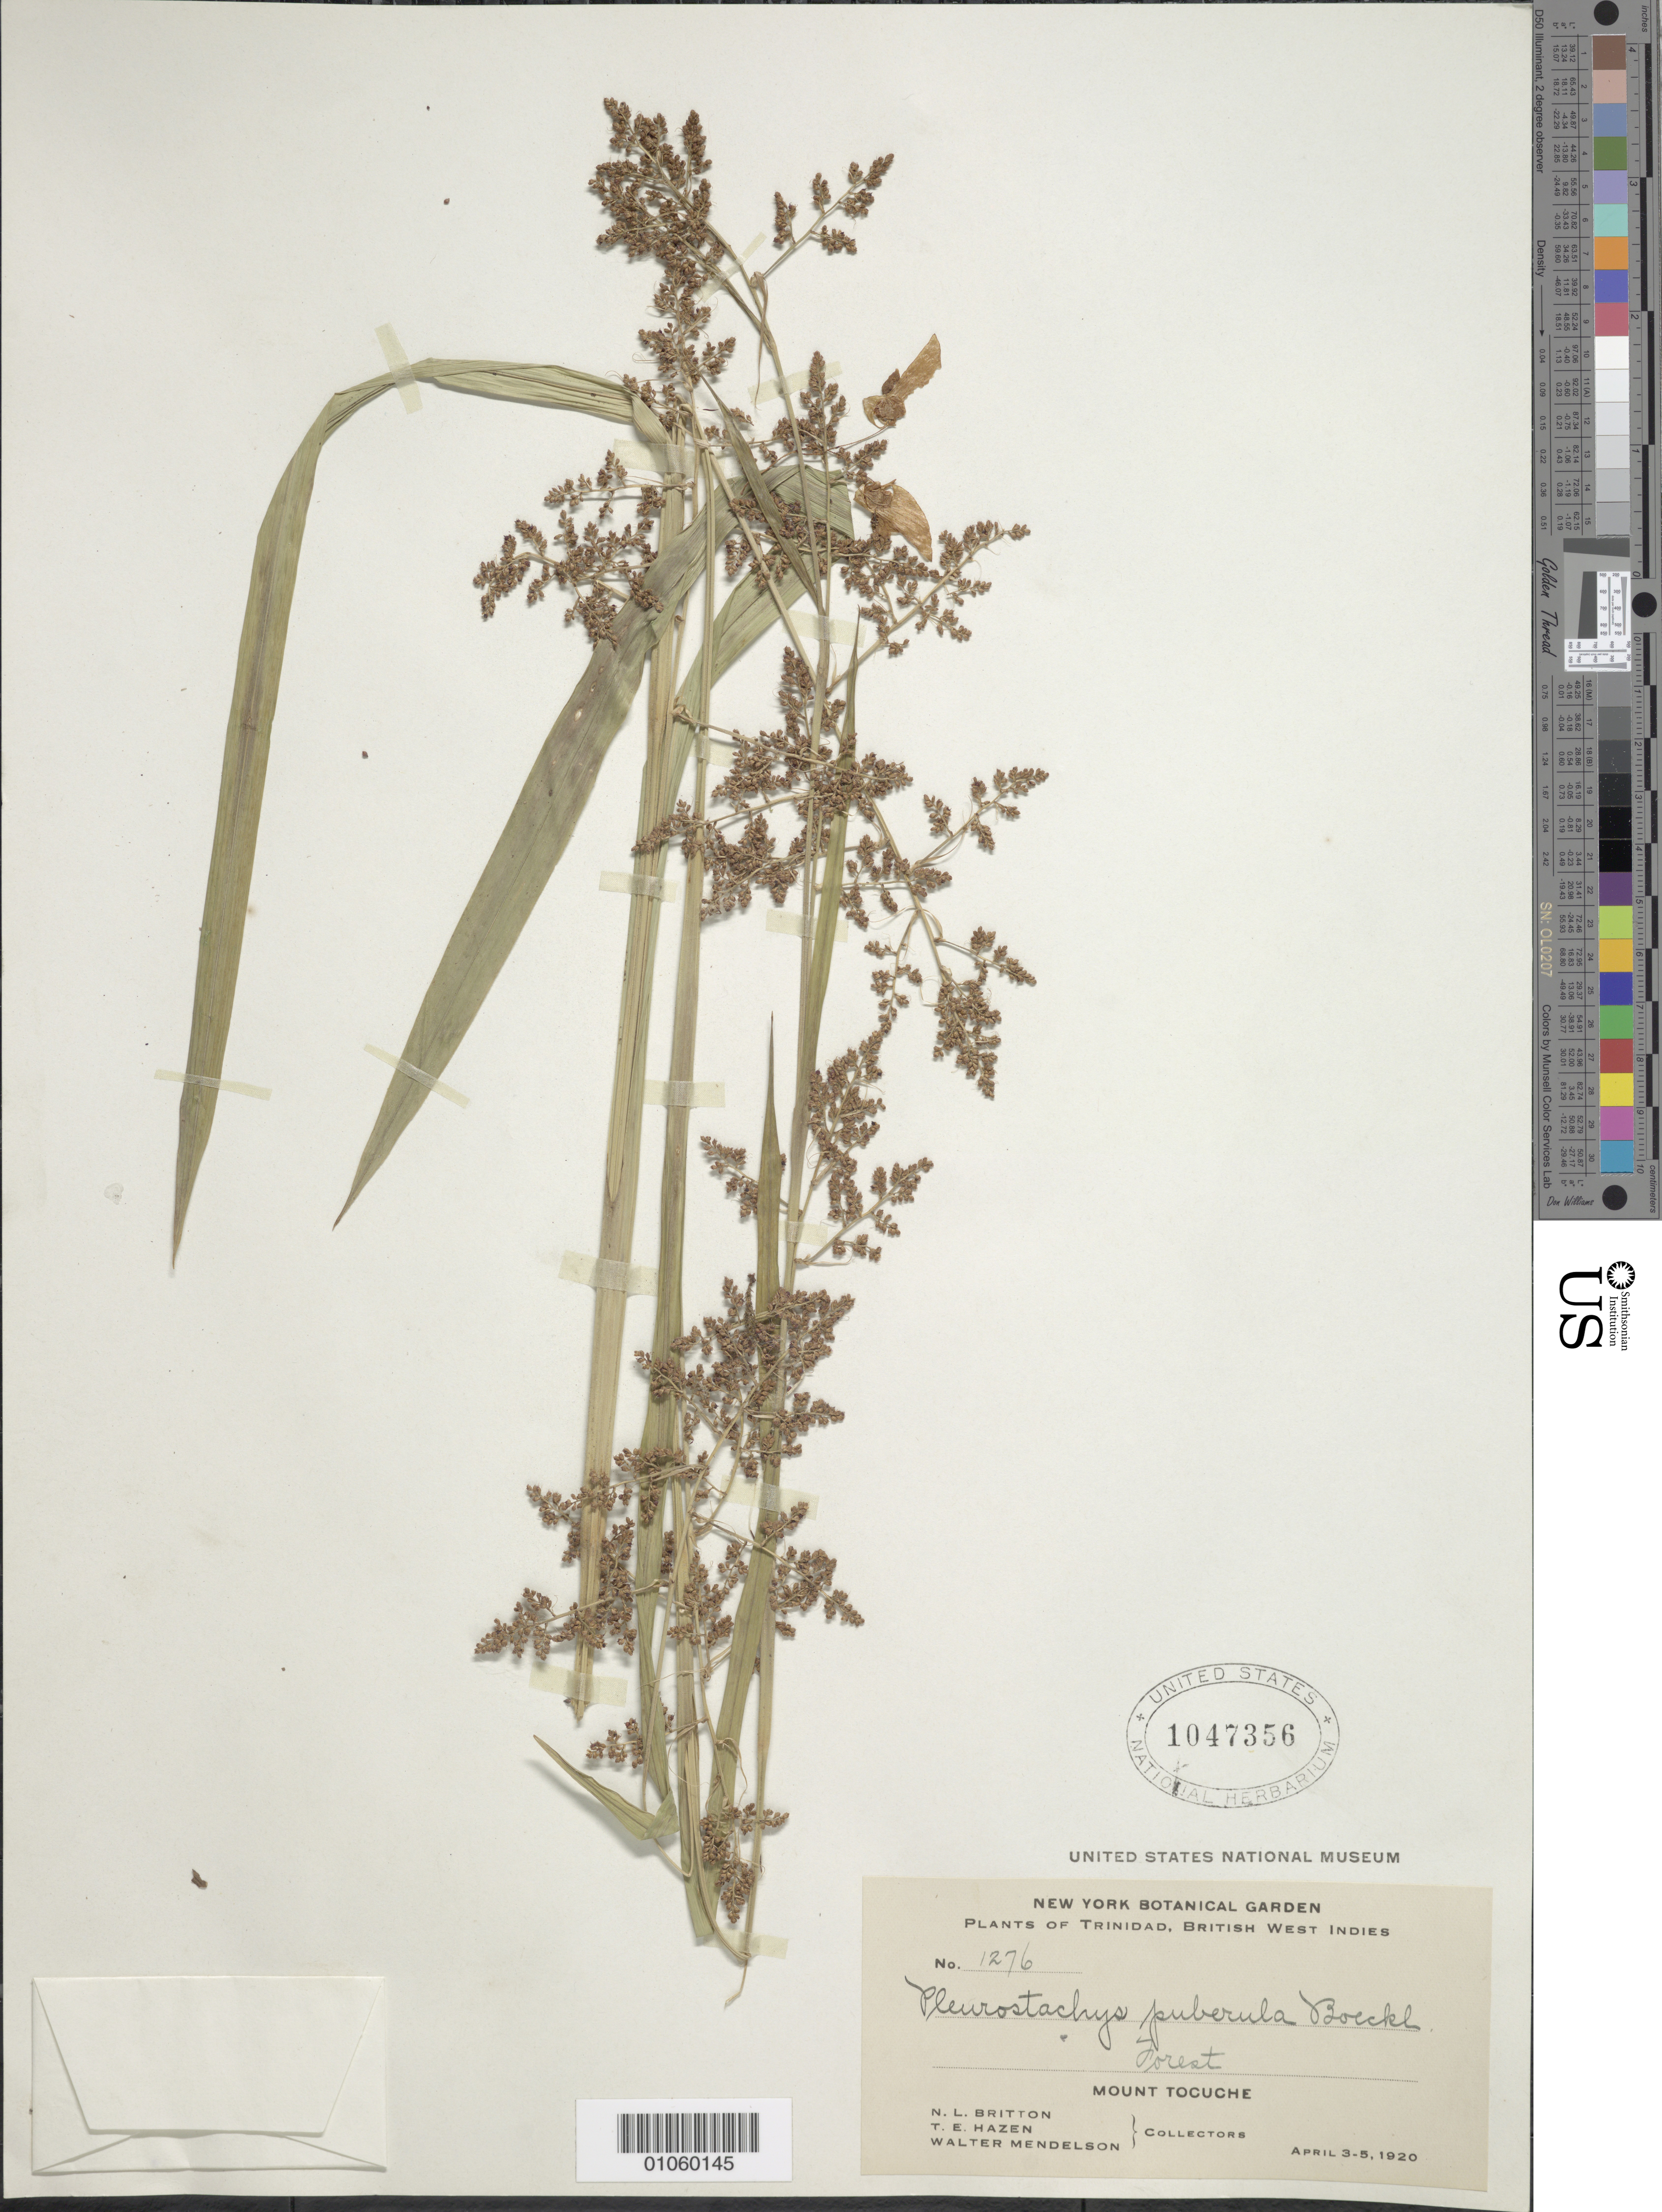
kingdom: Plantae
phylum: Tracheophyta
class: Liliopsida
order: Poales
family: Cyperaceae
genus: Rhynchospora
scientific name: Rhynchospora orbigniana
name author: (Brongn.) L.B. Sm.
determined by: Strong, M. T., (US), Smithsonian Institution - National Museum of Natural History (UNITED STATES)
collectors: N. Britton, T. E. Hazen & W. Mendelson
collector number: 1276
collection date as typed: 03 Apr 1920 to 05 Apr 1920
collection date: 1920-04-03/1920-04-05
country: Trinidad and Tobago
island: Trinidad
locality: Mount Tocuche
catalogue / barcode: US 1047356